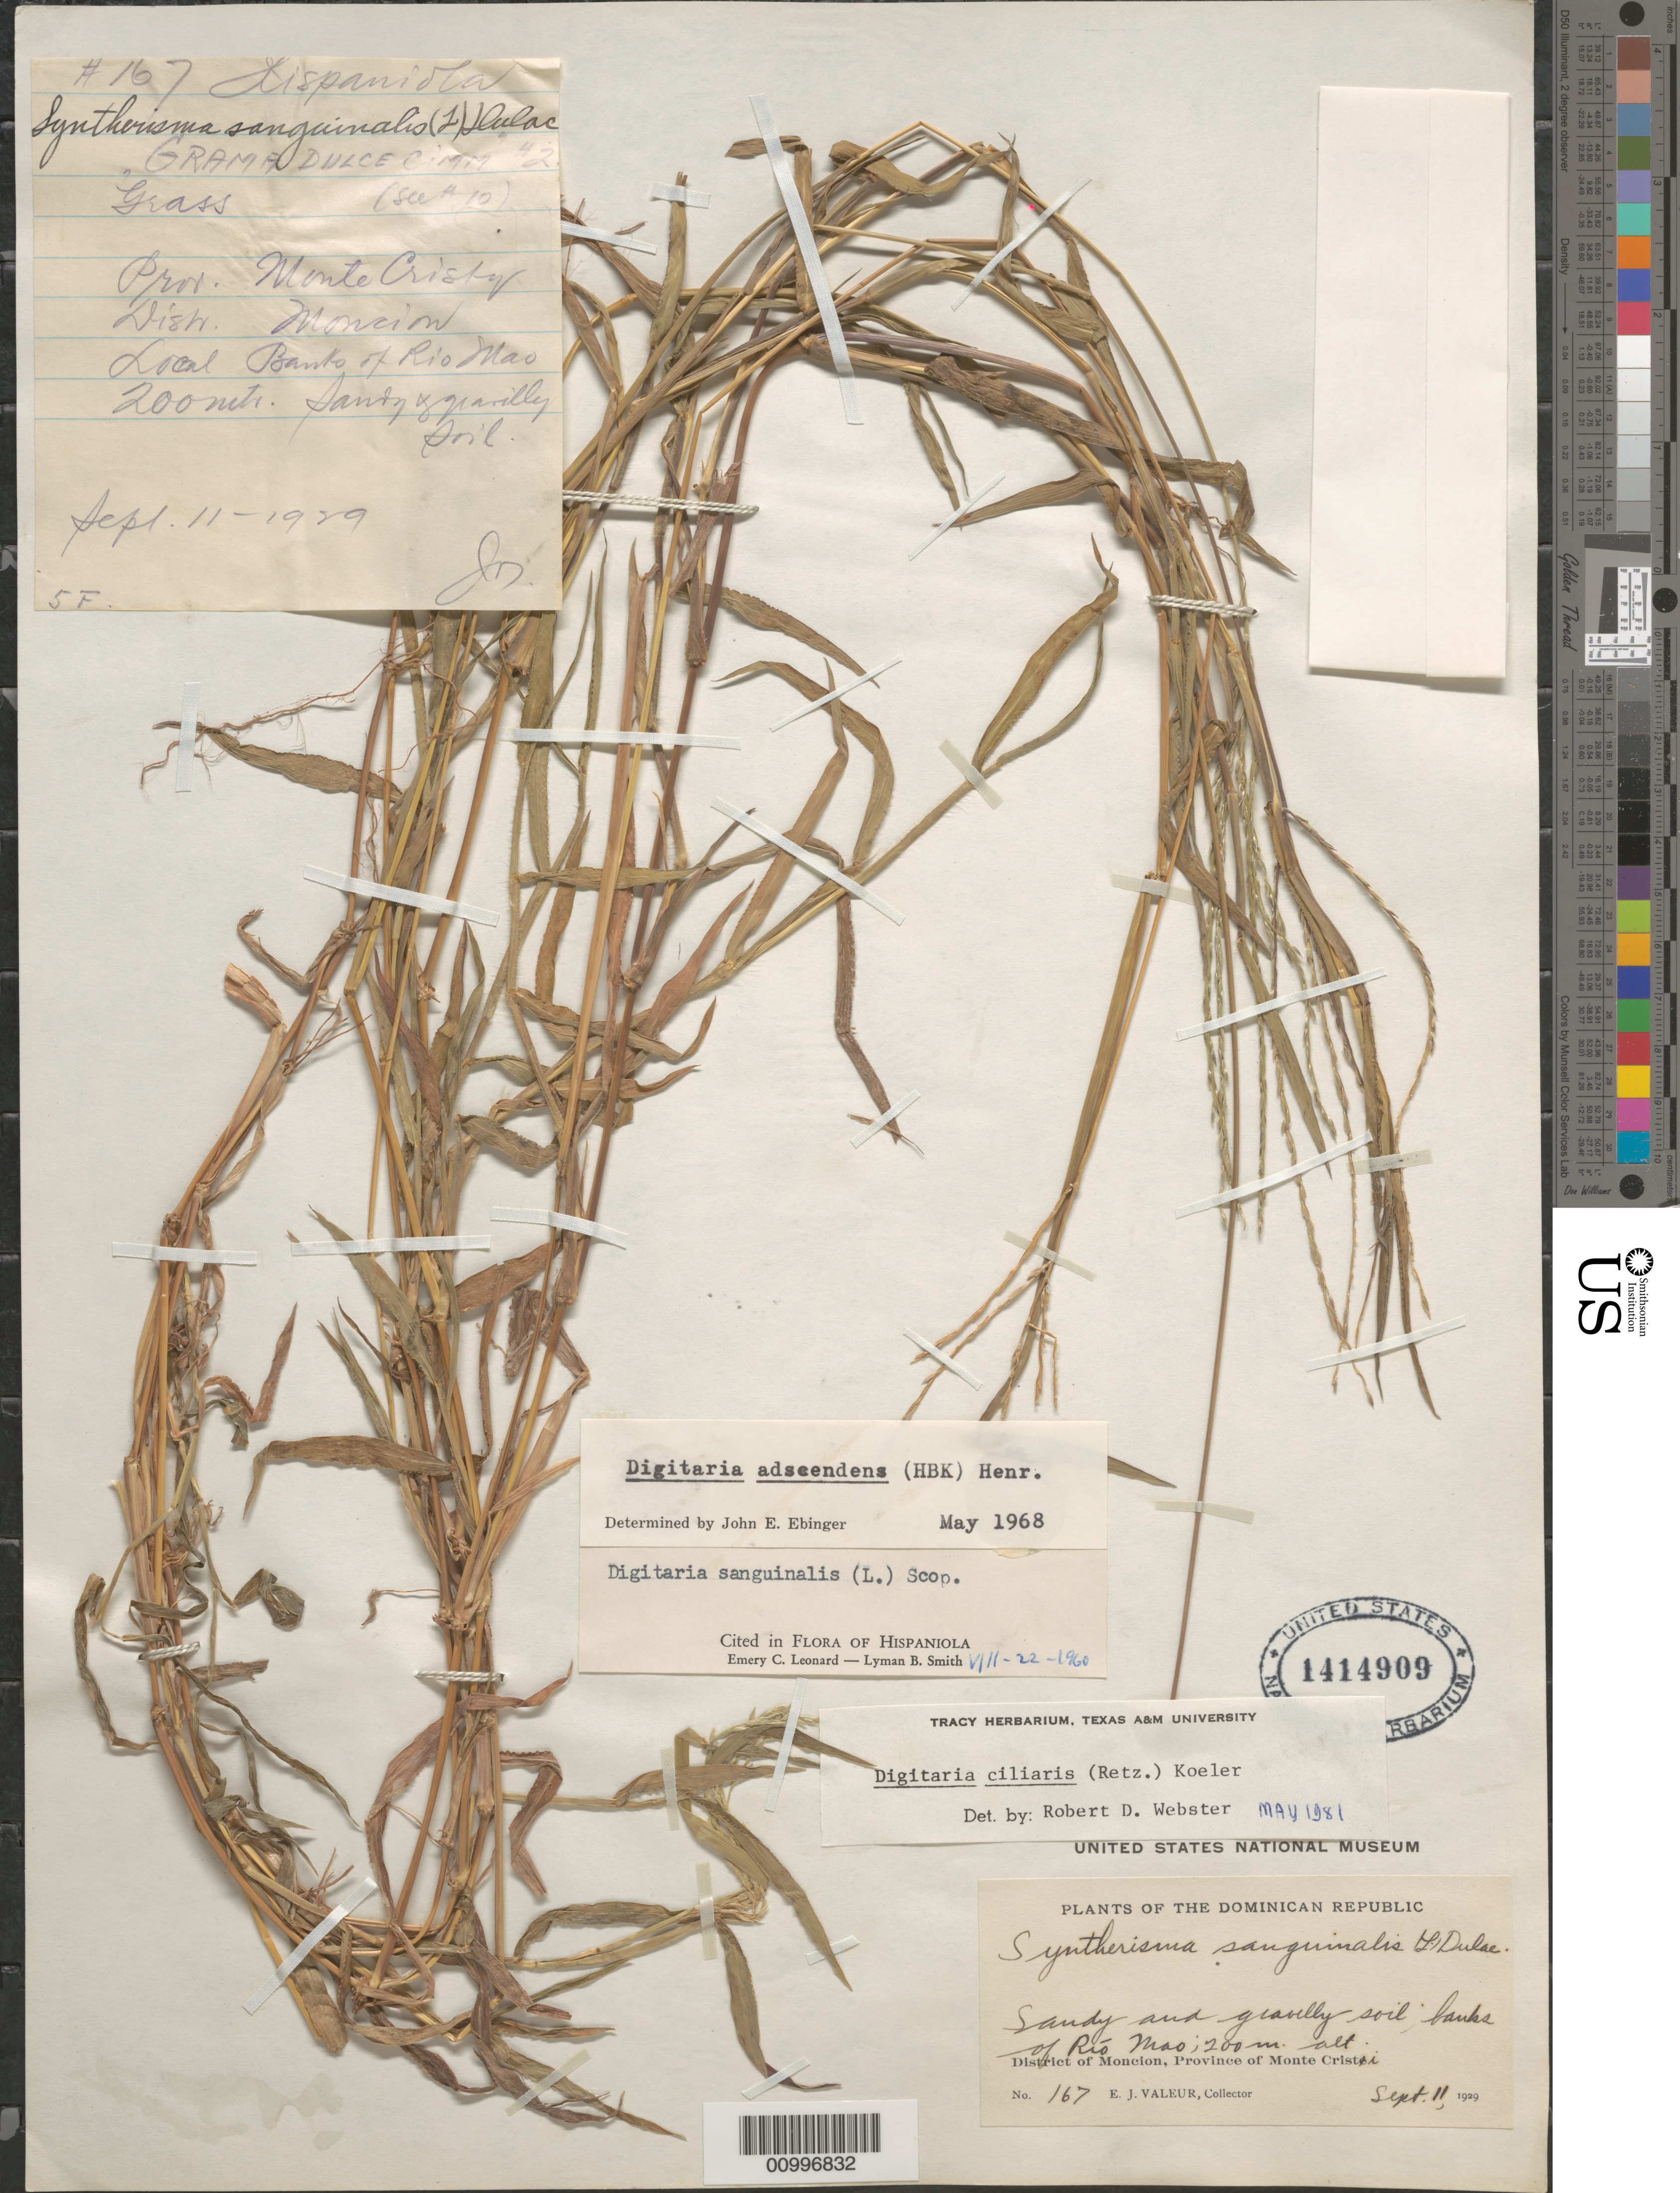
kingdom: Plantae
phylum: Tracheophyta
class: Liliopsida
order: Poales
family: Poaceae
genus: Digitaria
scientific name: Digitaria ciliaris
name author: (Retz.) Koeler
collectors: E. Valeur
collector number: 167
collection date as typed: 11 Sep 1929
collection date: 1929-09-11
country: Dominican Republic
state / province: Monte Cristi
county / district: Monción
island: Hispaniola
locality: Banks of Rio Mao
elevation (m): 200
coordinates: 0 N, 0 E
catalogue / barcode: US 1414909